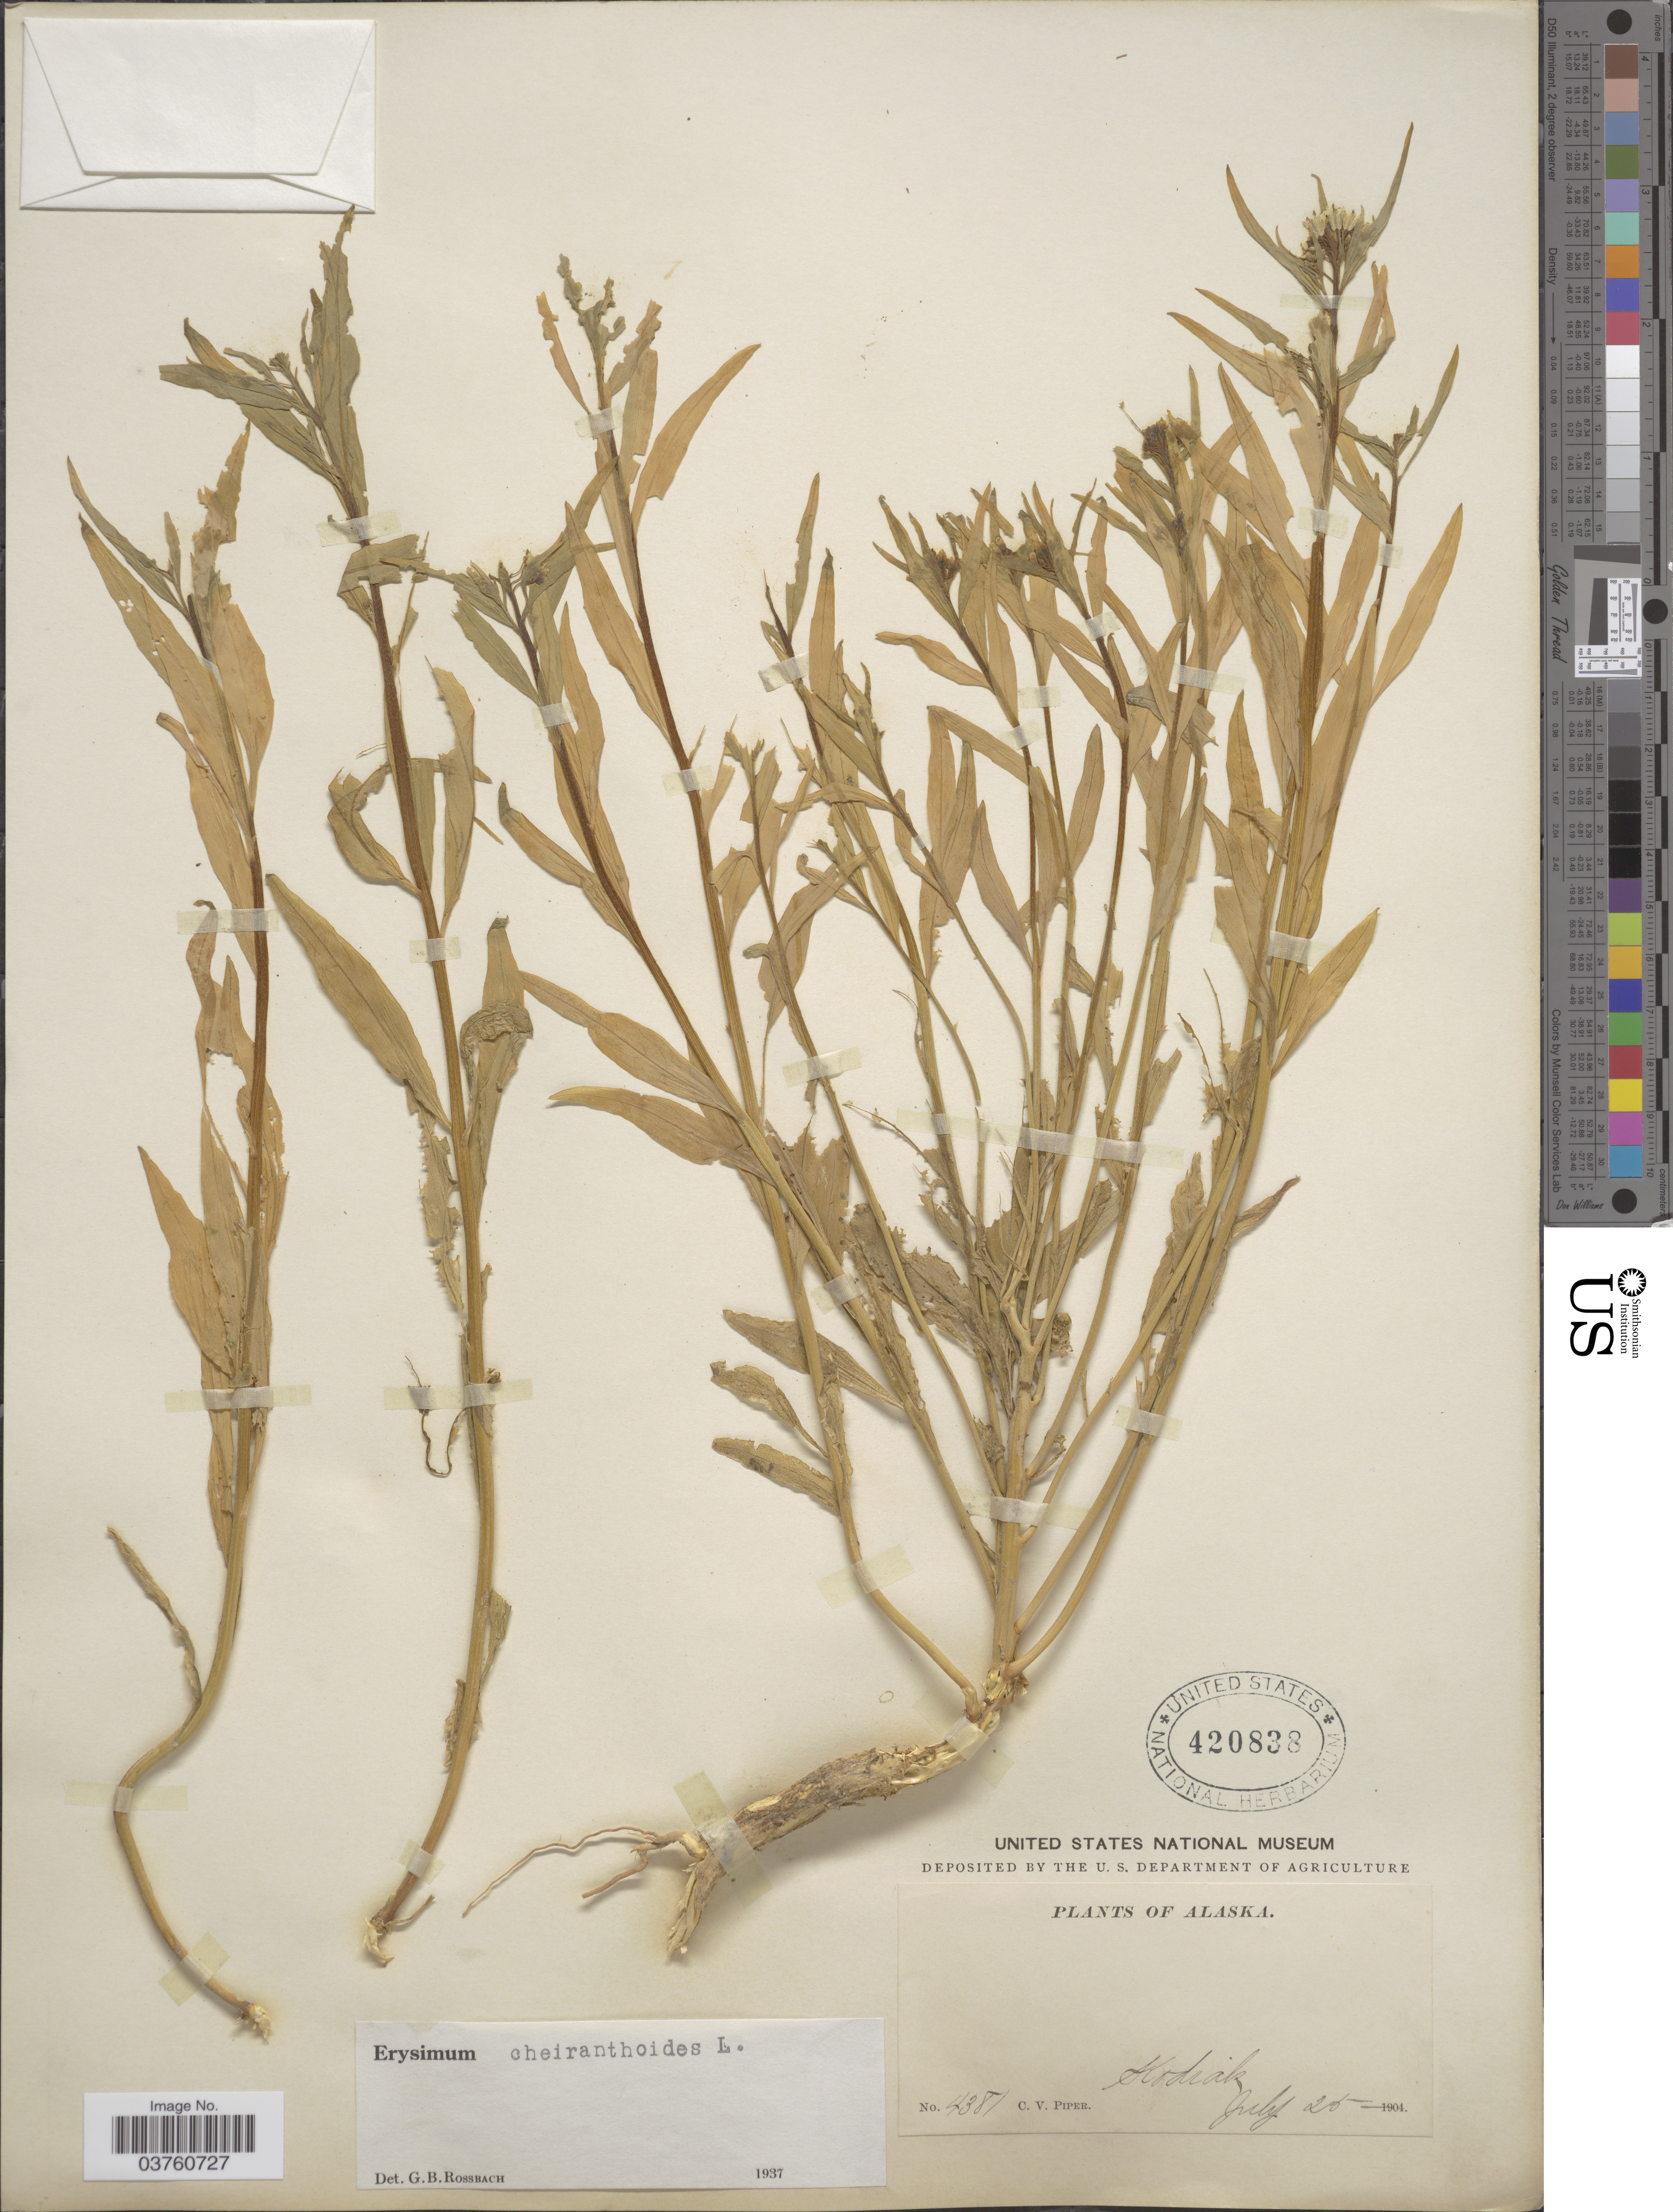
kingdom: Plantae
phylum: Tracheophyta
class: Magnoliopsida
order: Brassicales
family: Brassicaceae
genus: Erysimum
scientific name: Erysimum cheiranthoides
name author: L.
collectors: C. V. Piper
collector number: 4381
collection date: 1904-07-25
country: United States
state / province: Alaska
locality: Kodiak.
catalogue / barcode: US 420838